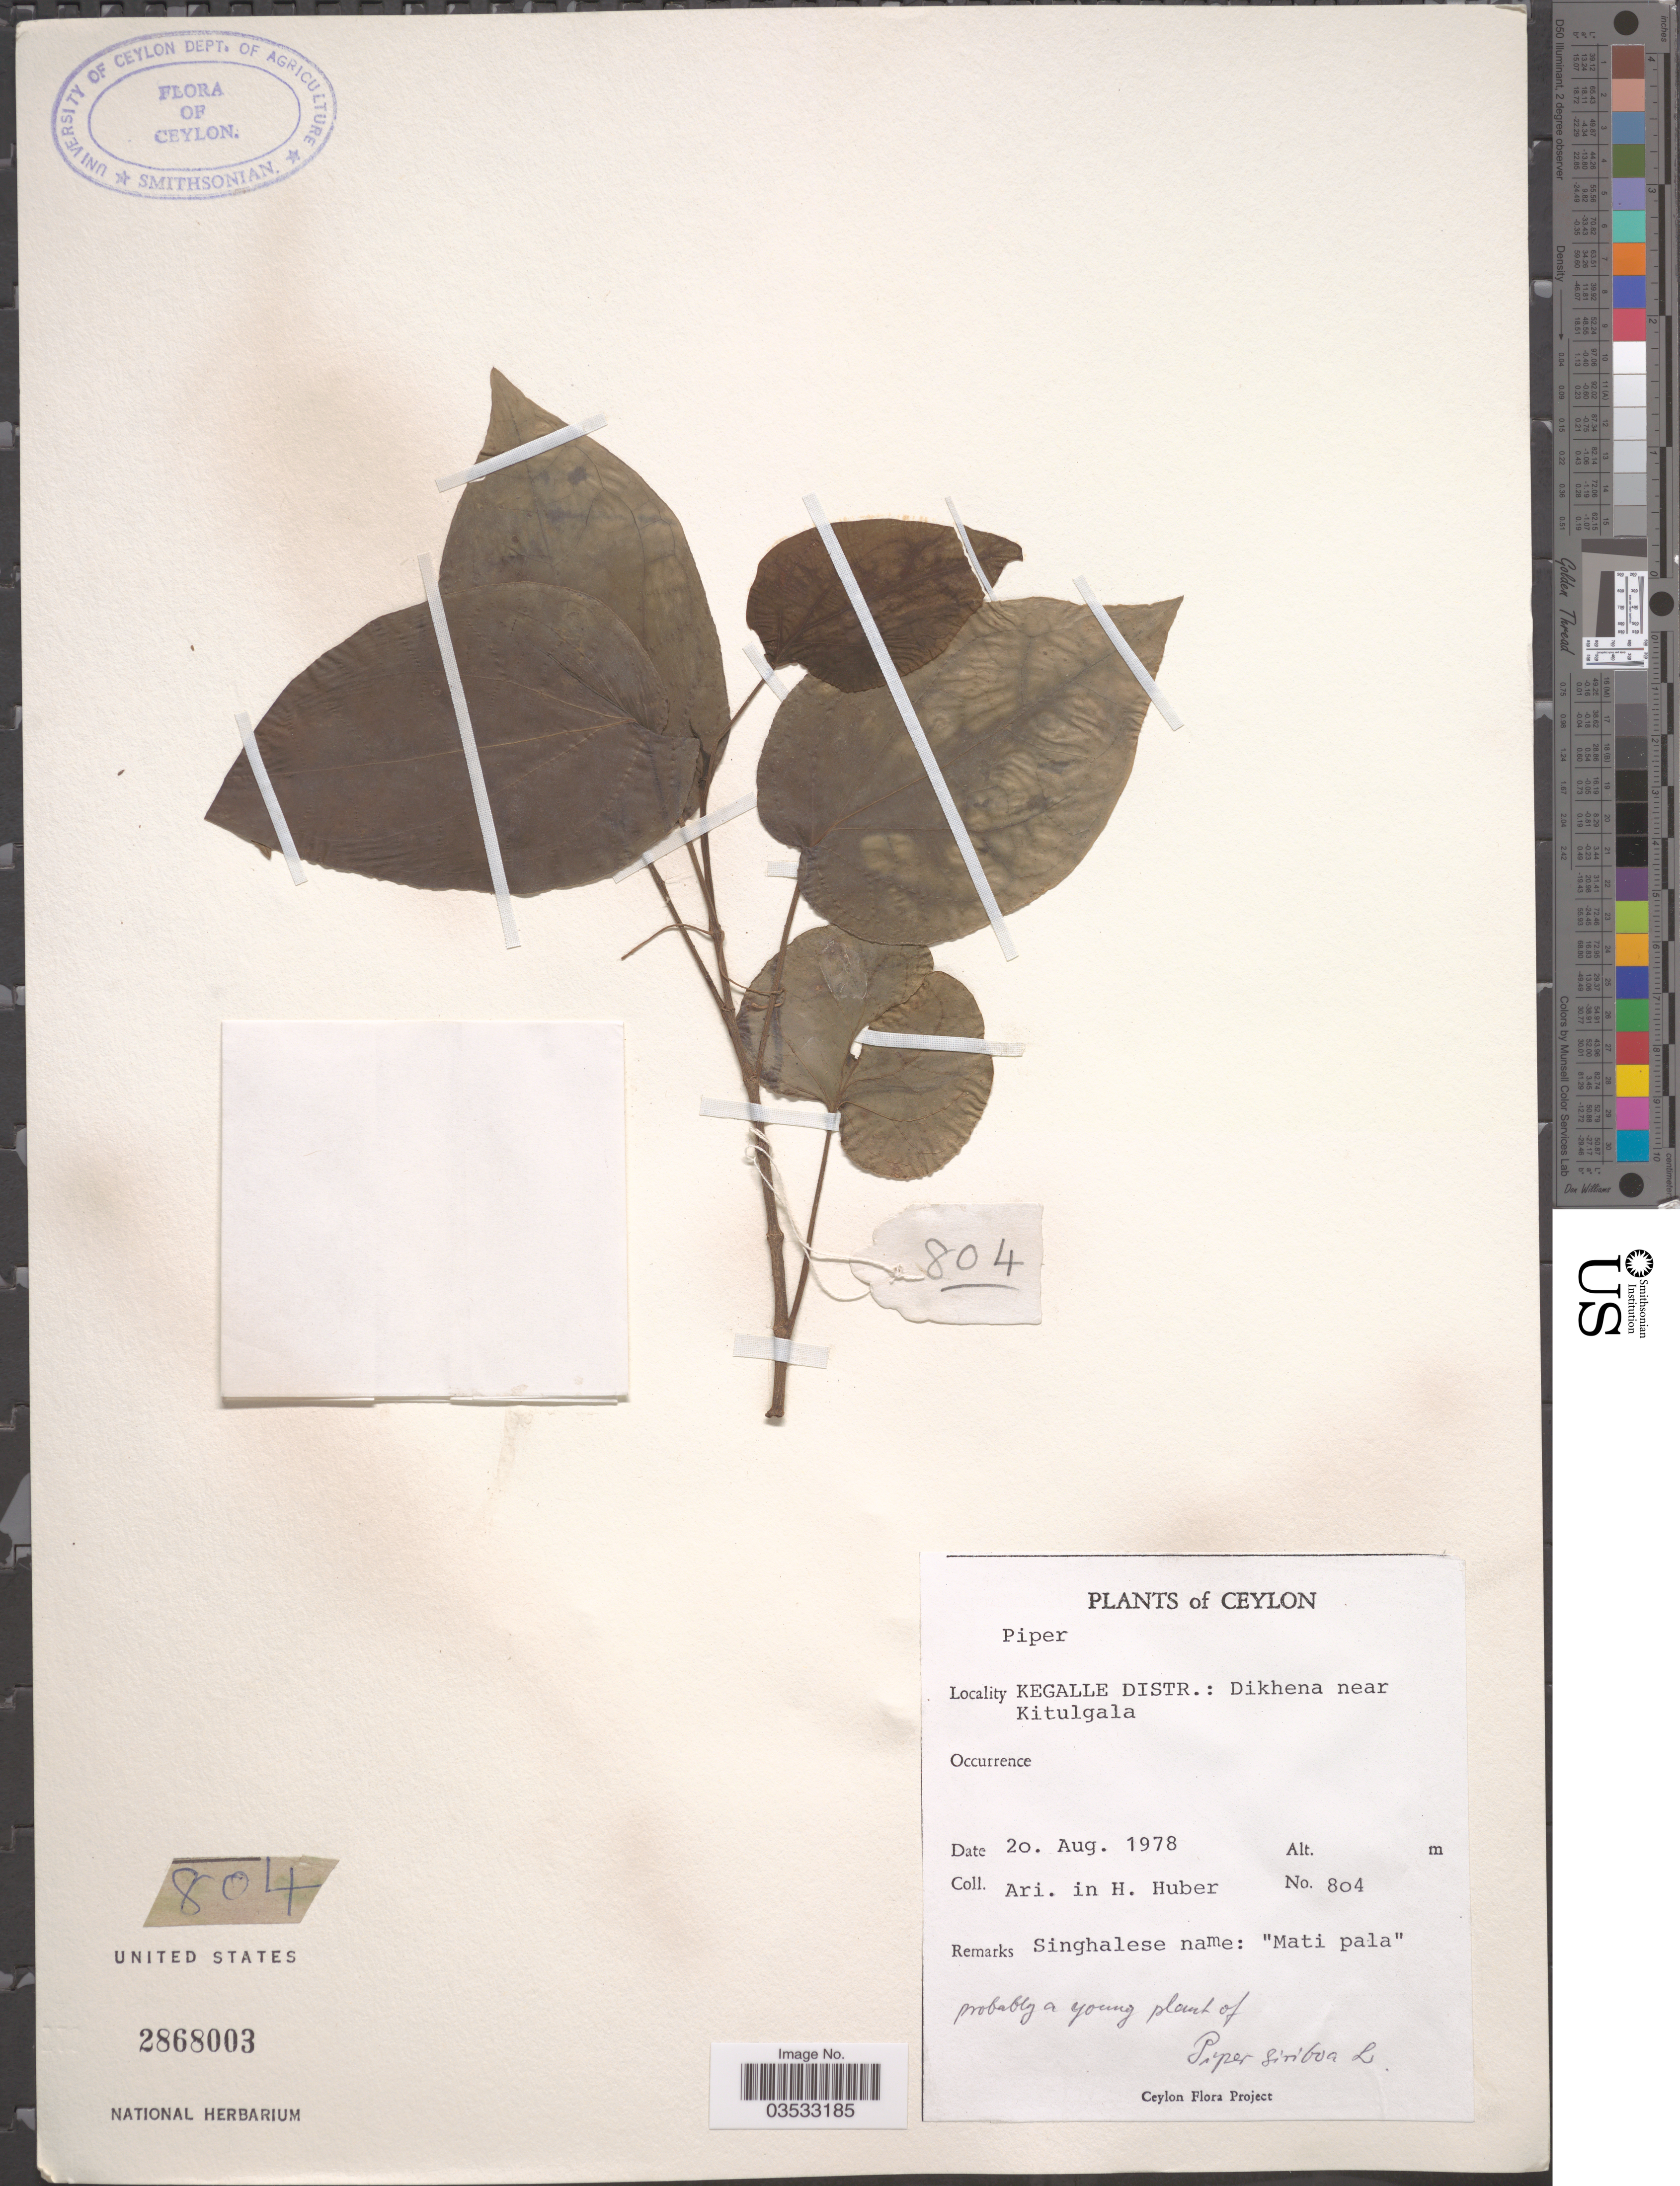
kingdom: Plantae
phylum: Tracheophyta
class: Magnoliopsida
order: Piperales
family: Piperaceae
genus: Piper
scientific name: Piper siriboa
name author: L.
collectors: H. Huber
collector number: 804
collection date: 1978-08-20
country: Sri Lanka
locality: Ceylon. Kegalle Distr.: Dikhena near Kitulgala.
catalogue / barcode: US 2868003